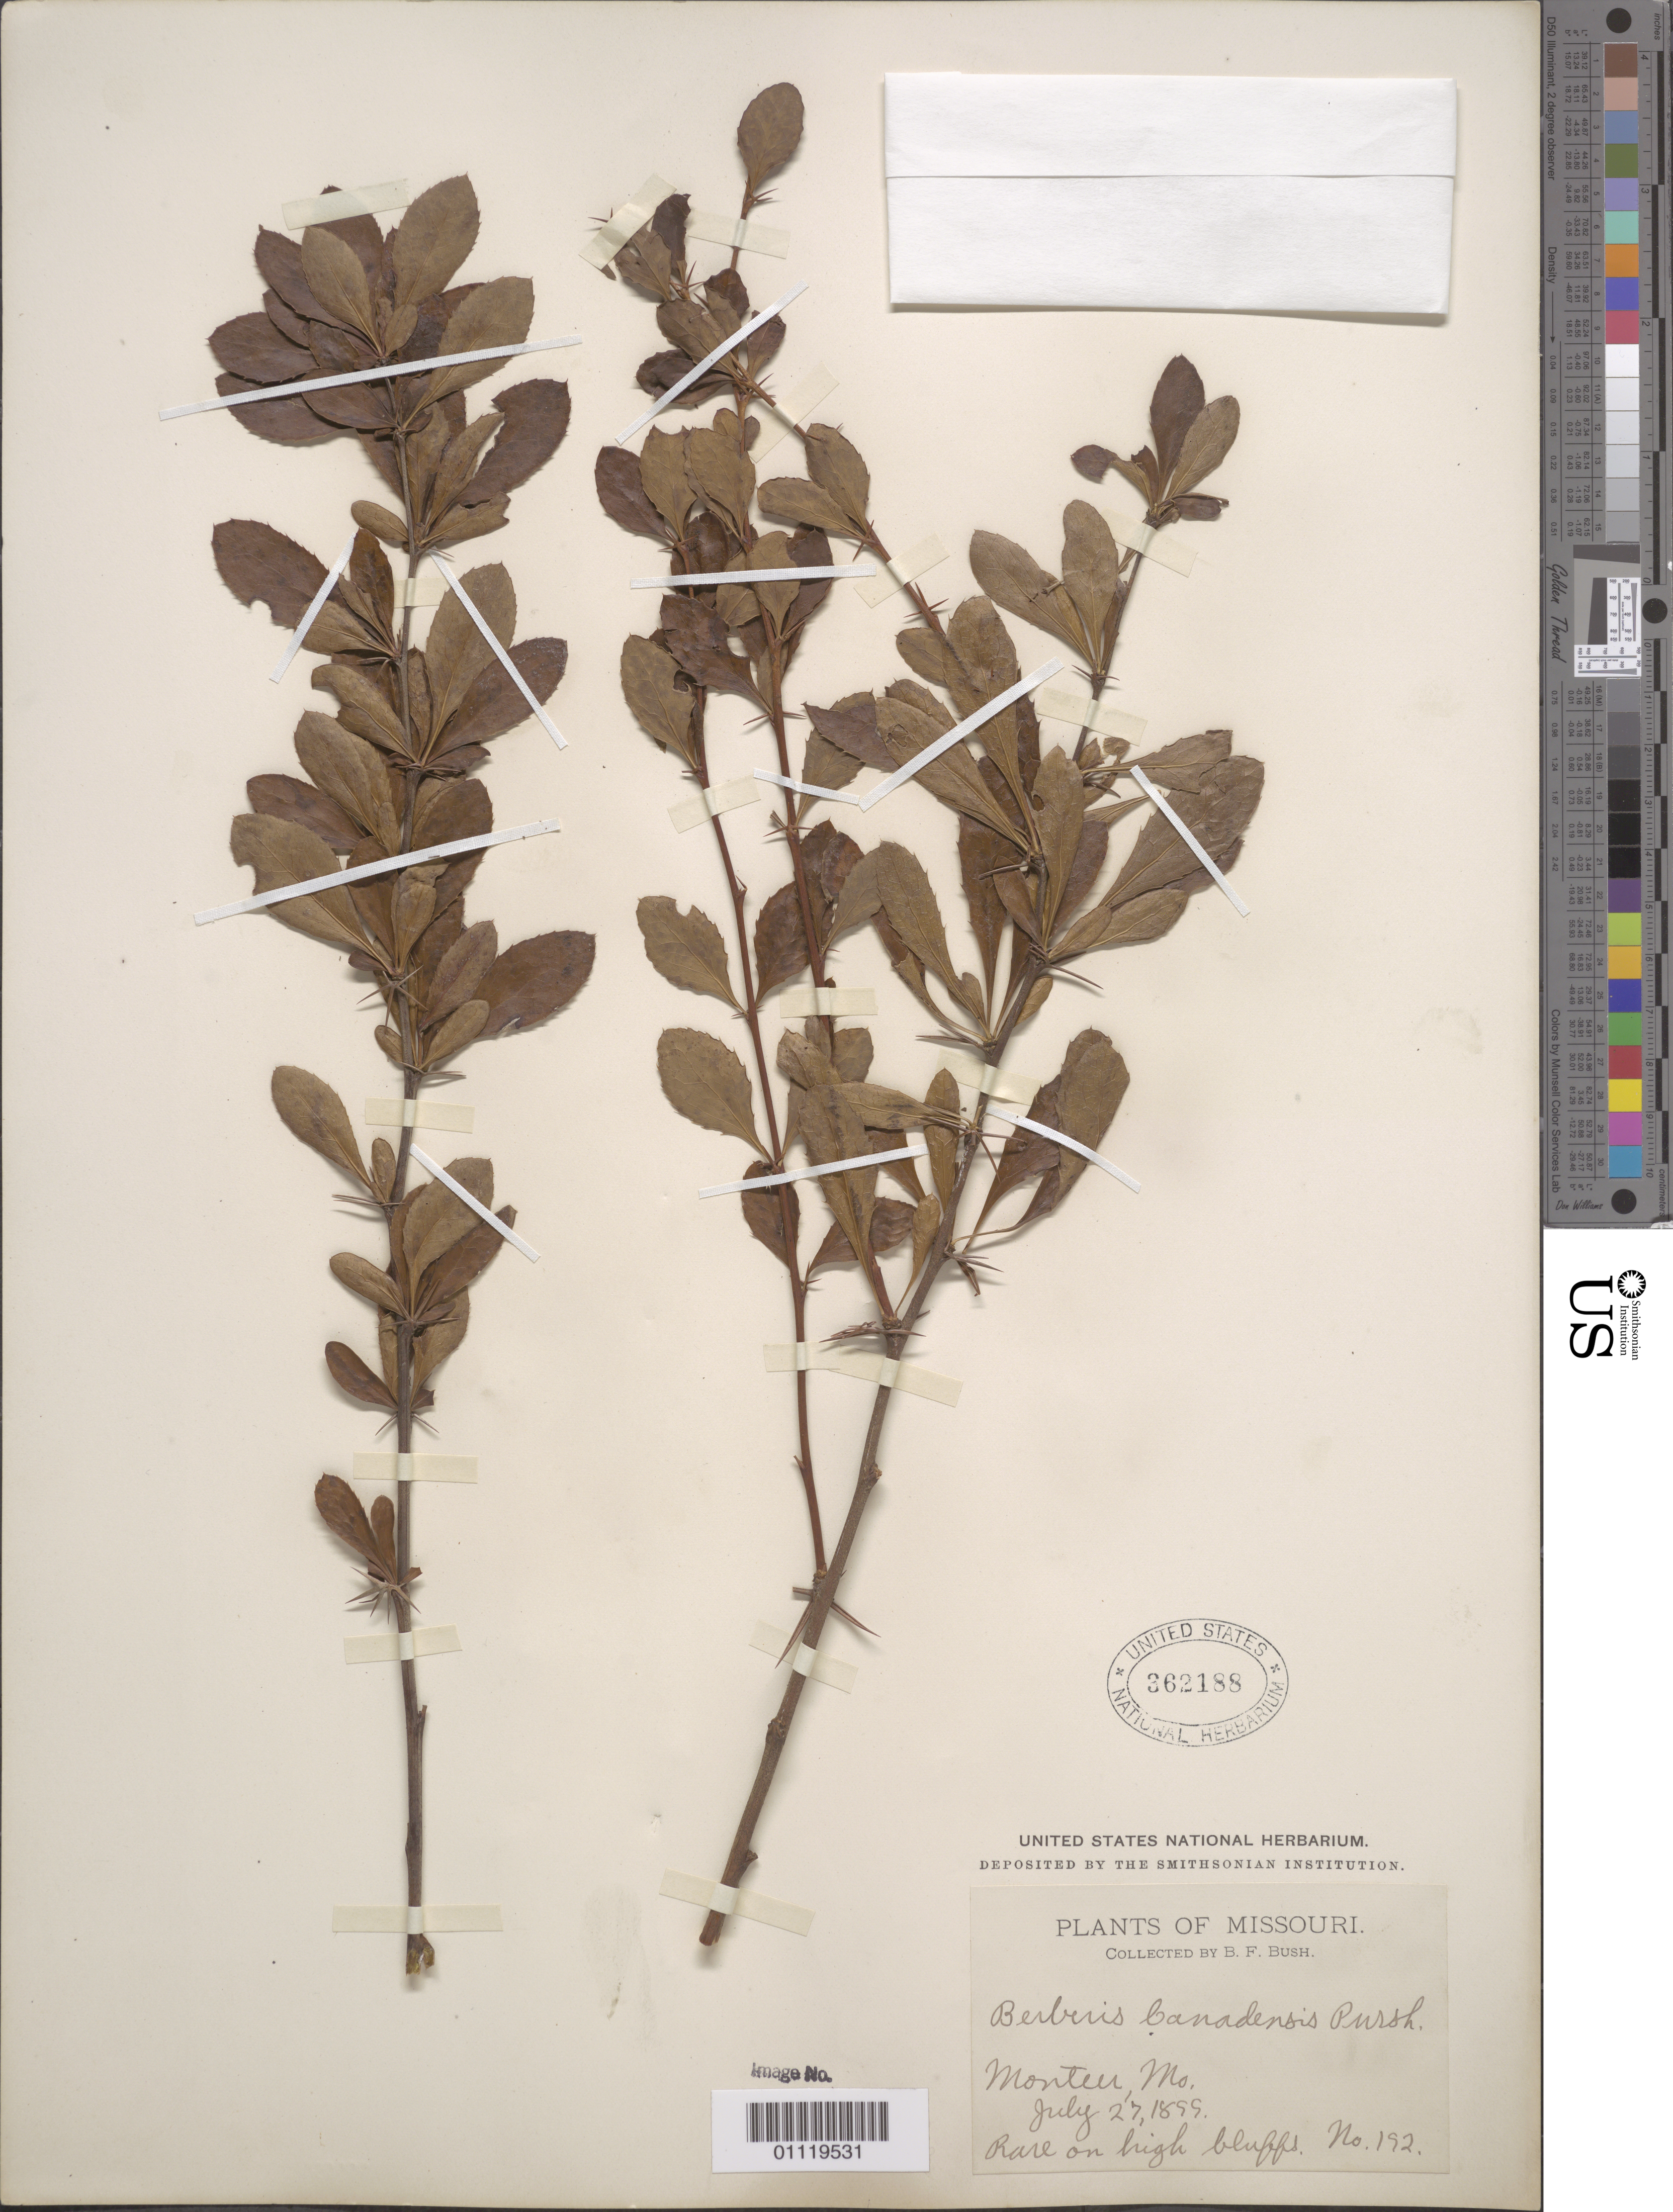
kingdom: Plantae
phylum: Tracheophyta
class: Magnoliopsida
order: Ranunculales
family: Berberidaceae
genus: Berberis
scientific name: Berberis canadensis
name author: Mill.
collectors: B. F. Bush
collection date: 1855-07-27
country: United States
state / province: Missouri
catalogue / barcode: US 362188